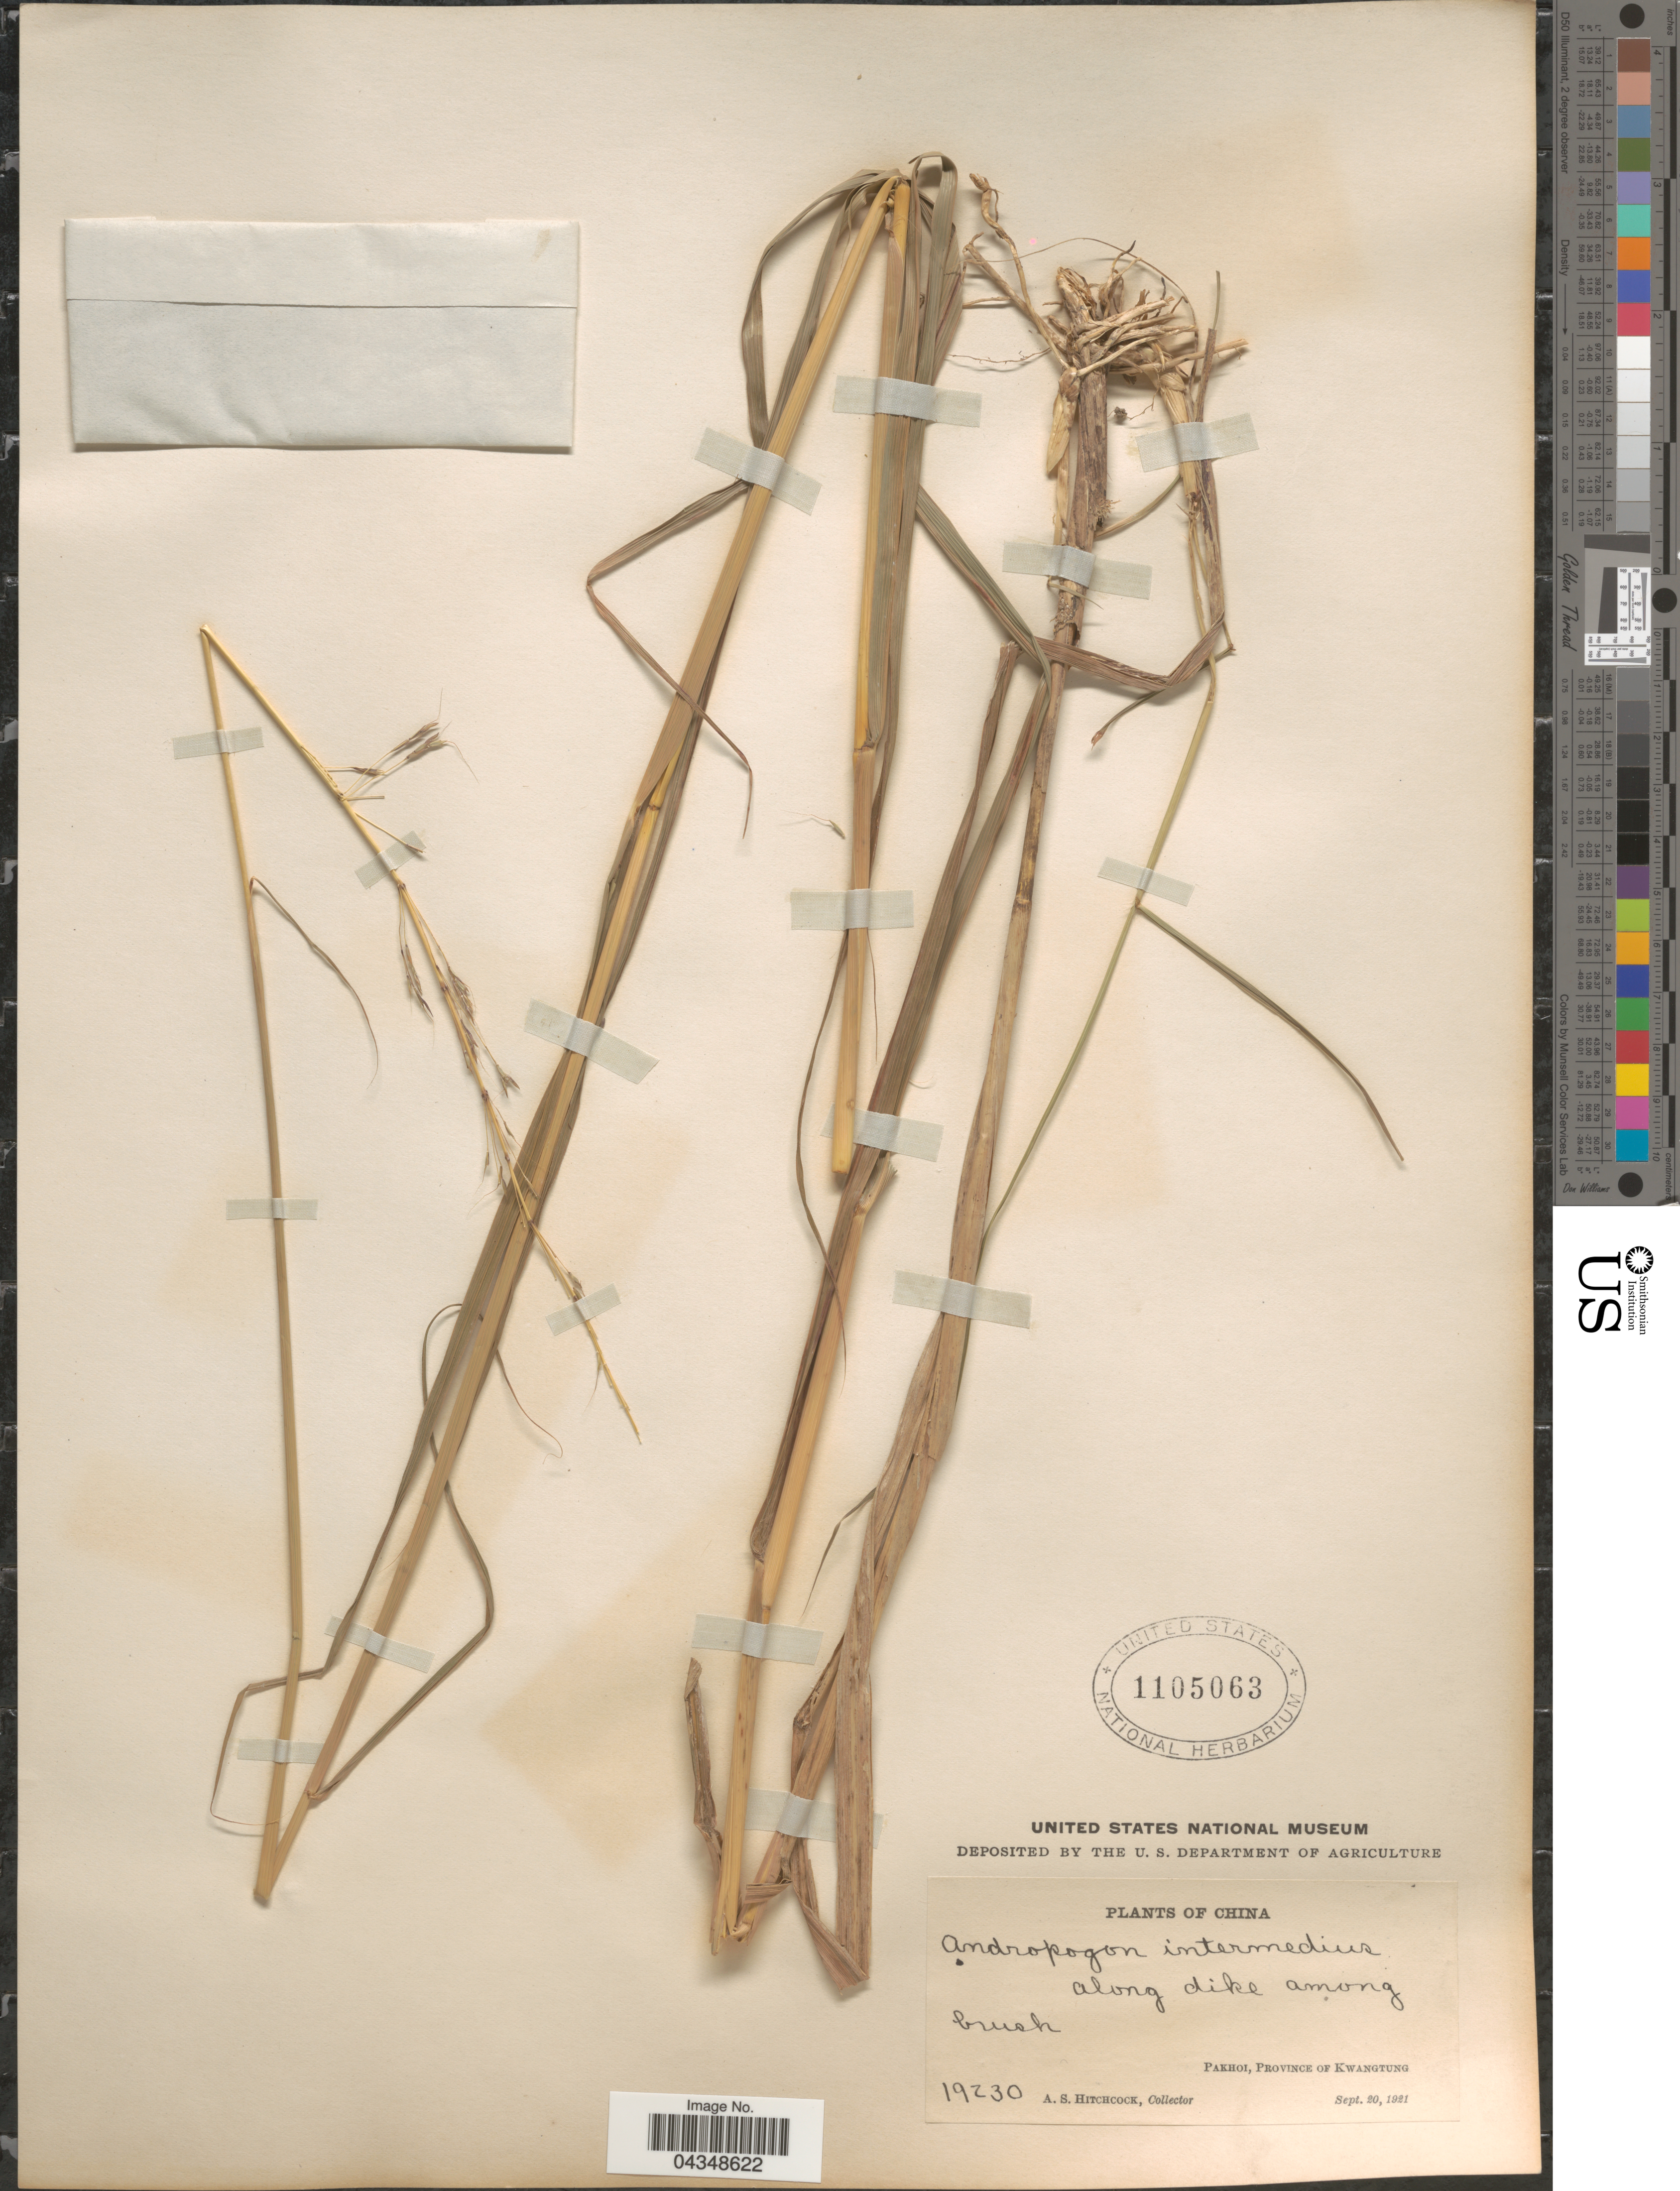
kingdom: Plantae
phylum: Tracheophyta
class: Liliopsida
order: Poales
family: Poaceae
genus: Bothriochloa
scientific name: Bothriochloa bladhii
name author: (Retz.) S.T. Blake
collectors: A. S. Hitchcock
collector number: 19230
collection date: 1921-09-20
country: China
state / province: Guangdong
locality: Along dike among brush. Pakhoi, Province of Kwangtung.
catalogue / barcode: US 1105063